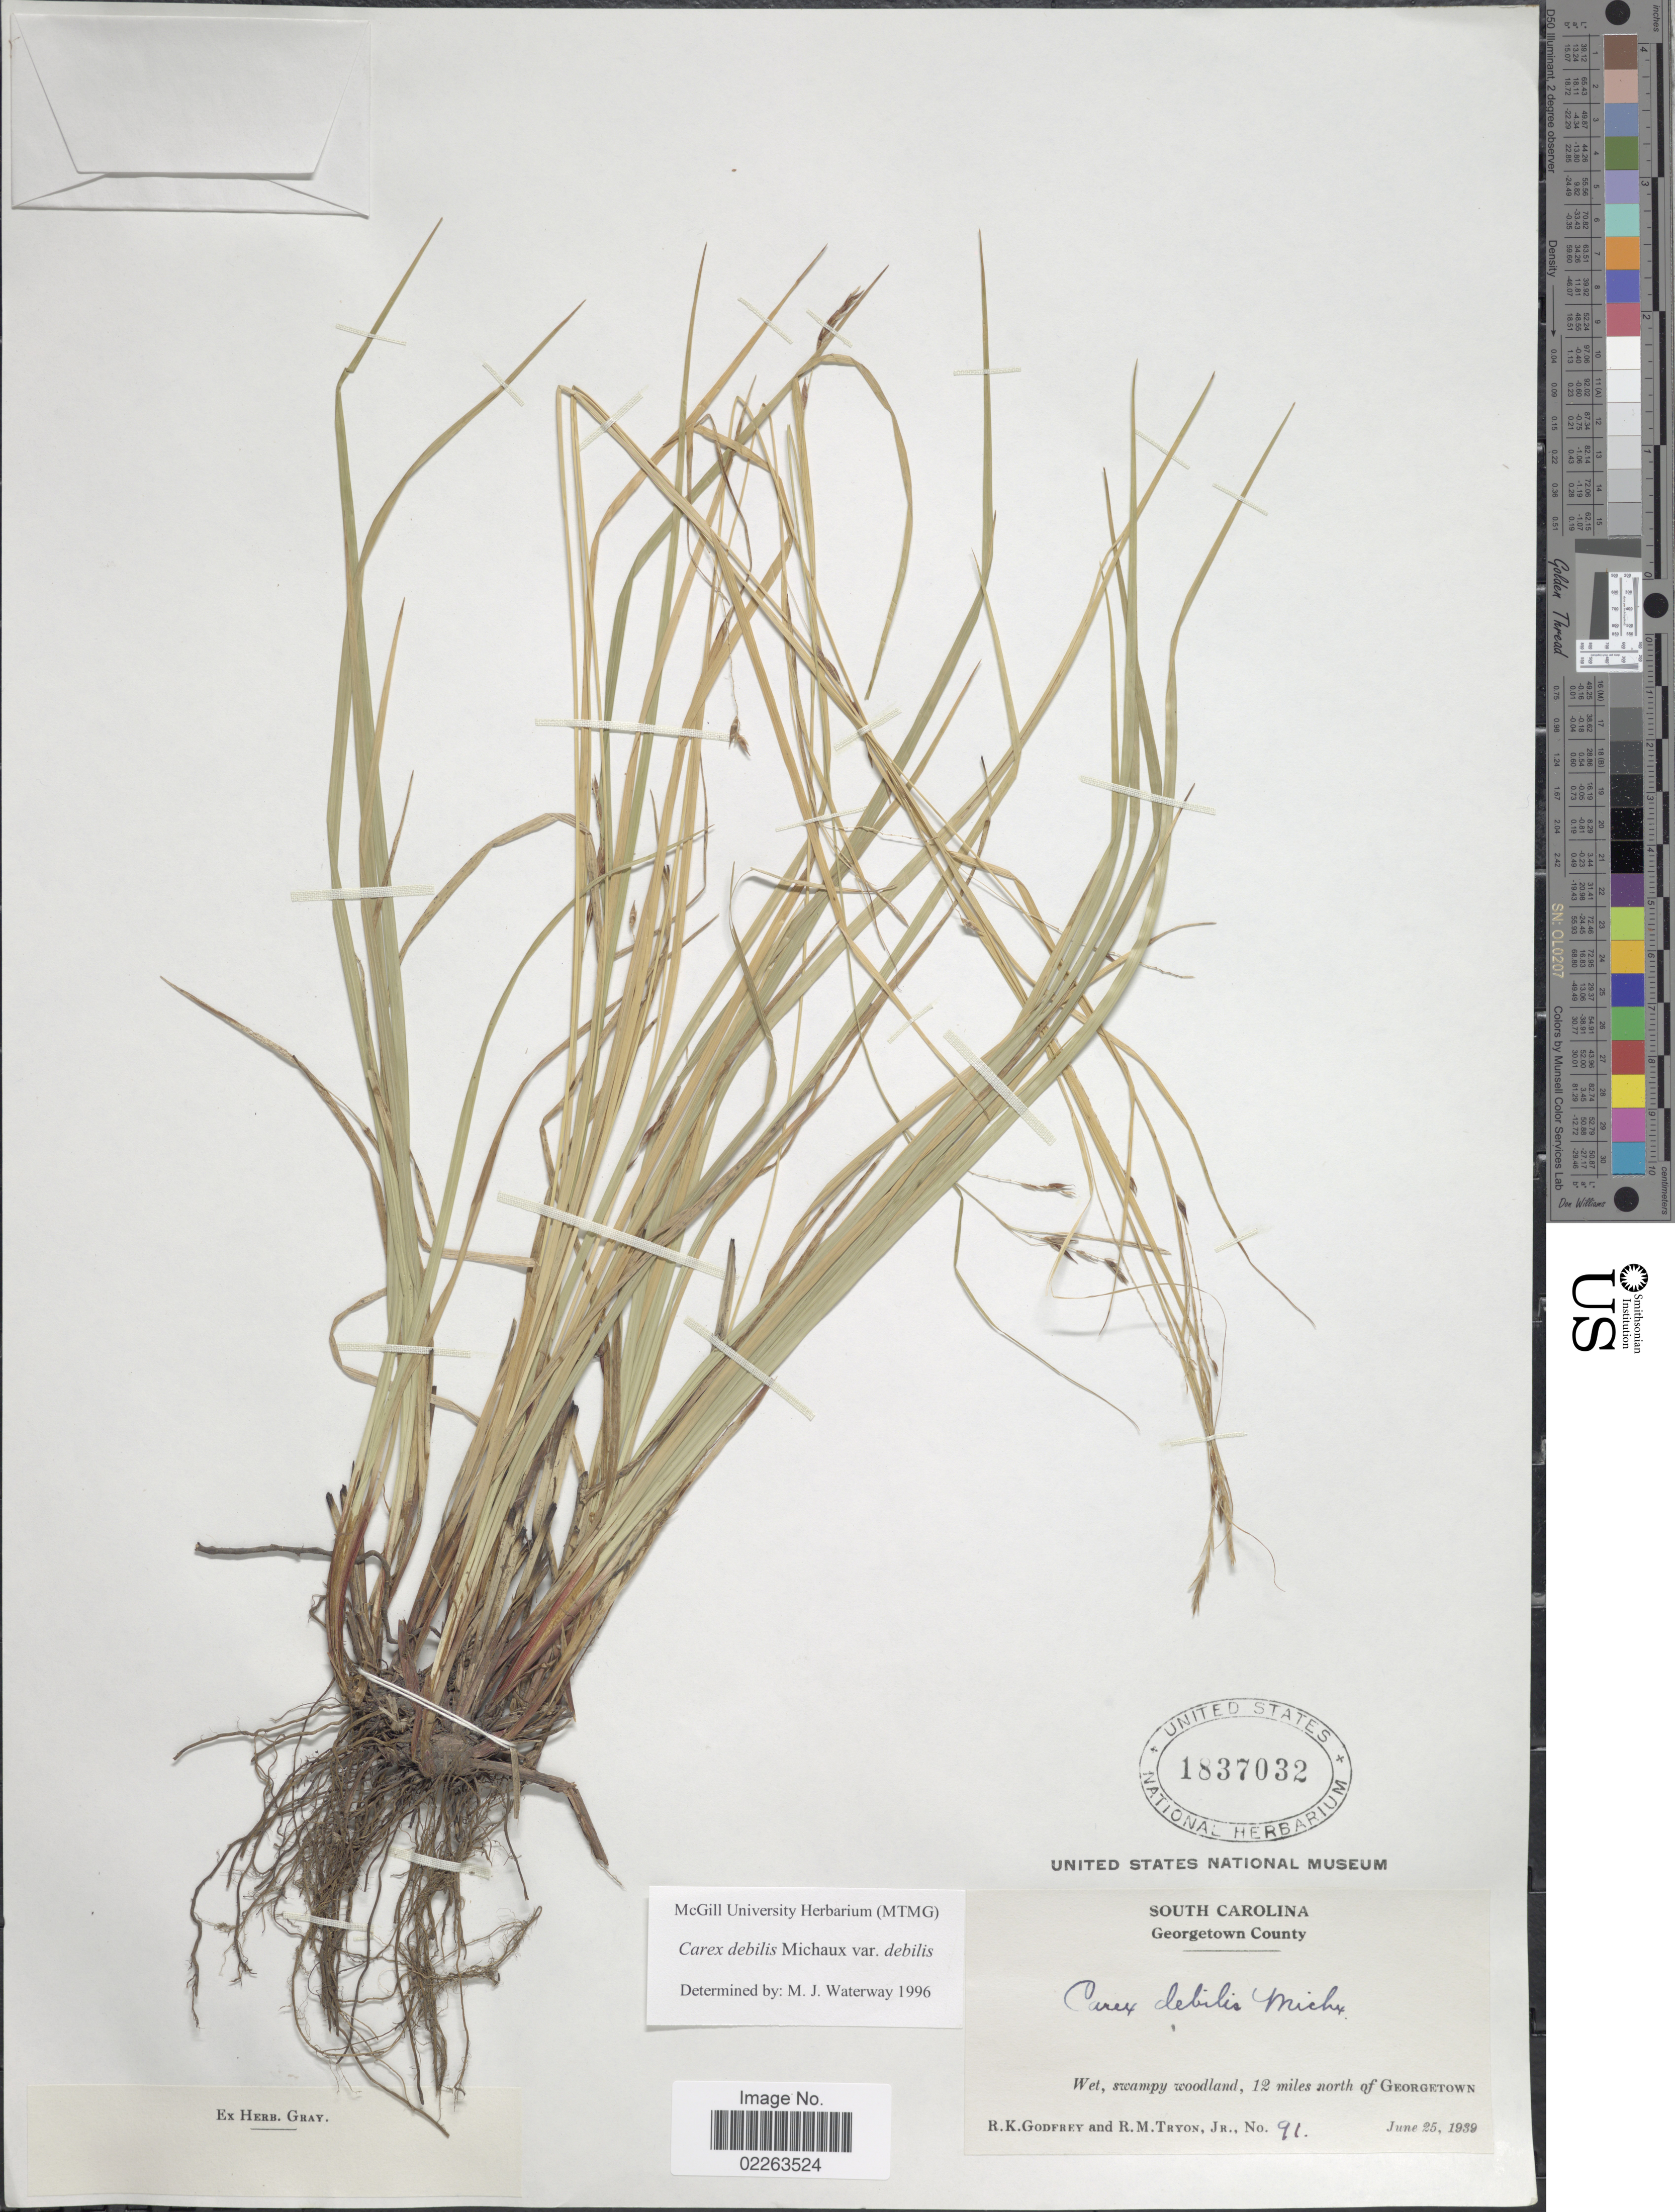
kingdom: Plantae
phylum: Tracheophyta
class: Liliopsida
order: Poales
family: Cyperaceae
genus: Carex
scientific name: Carex debilis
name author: Michx.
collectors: R. K. Godfrey & R. M. Tryon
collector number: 91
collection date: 1939-06-25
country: United States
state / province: South Carolina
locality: Georgetown County. Wet, swampy woodland, 12 miles north of Georgetown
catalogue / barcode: US 1837032